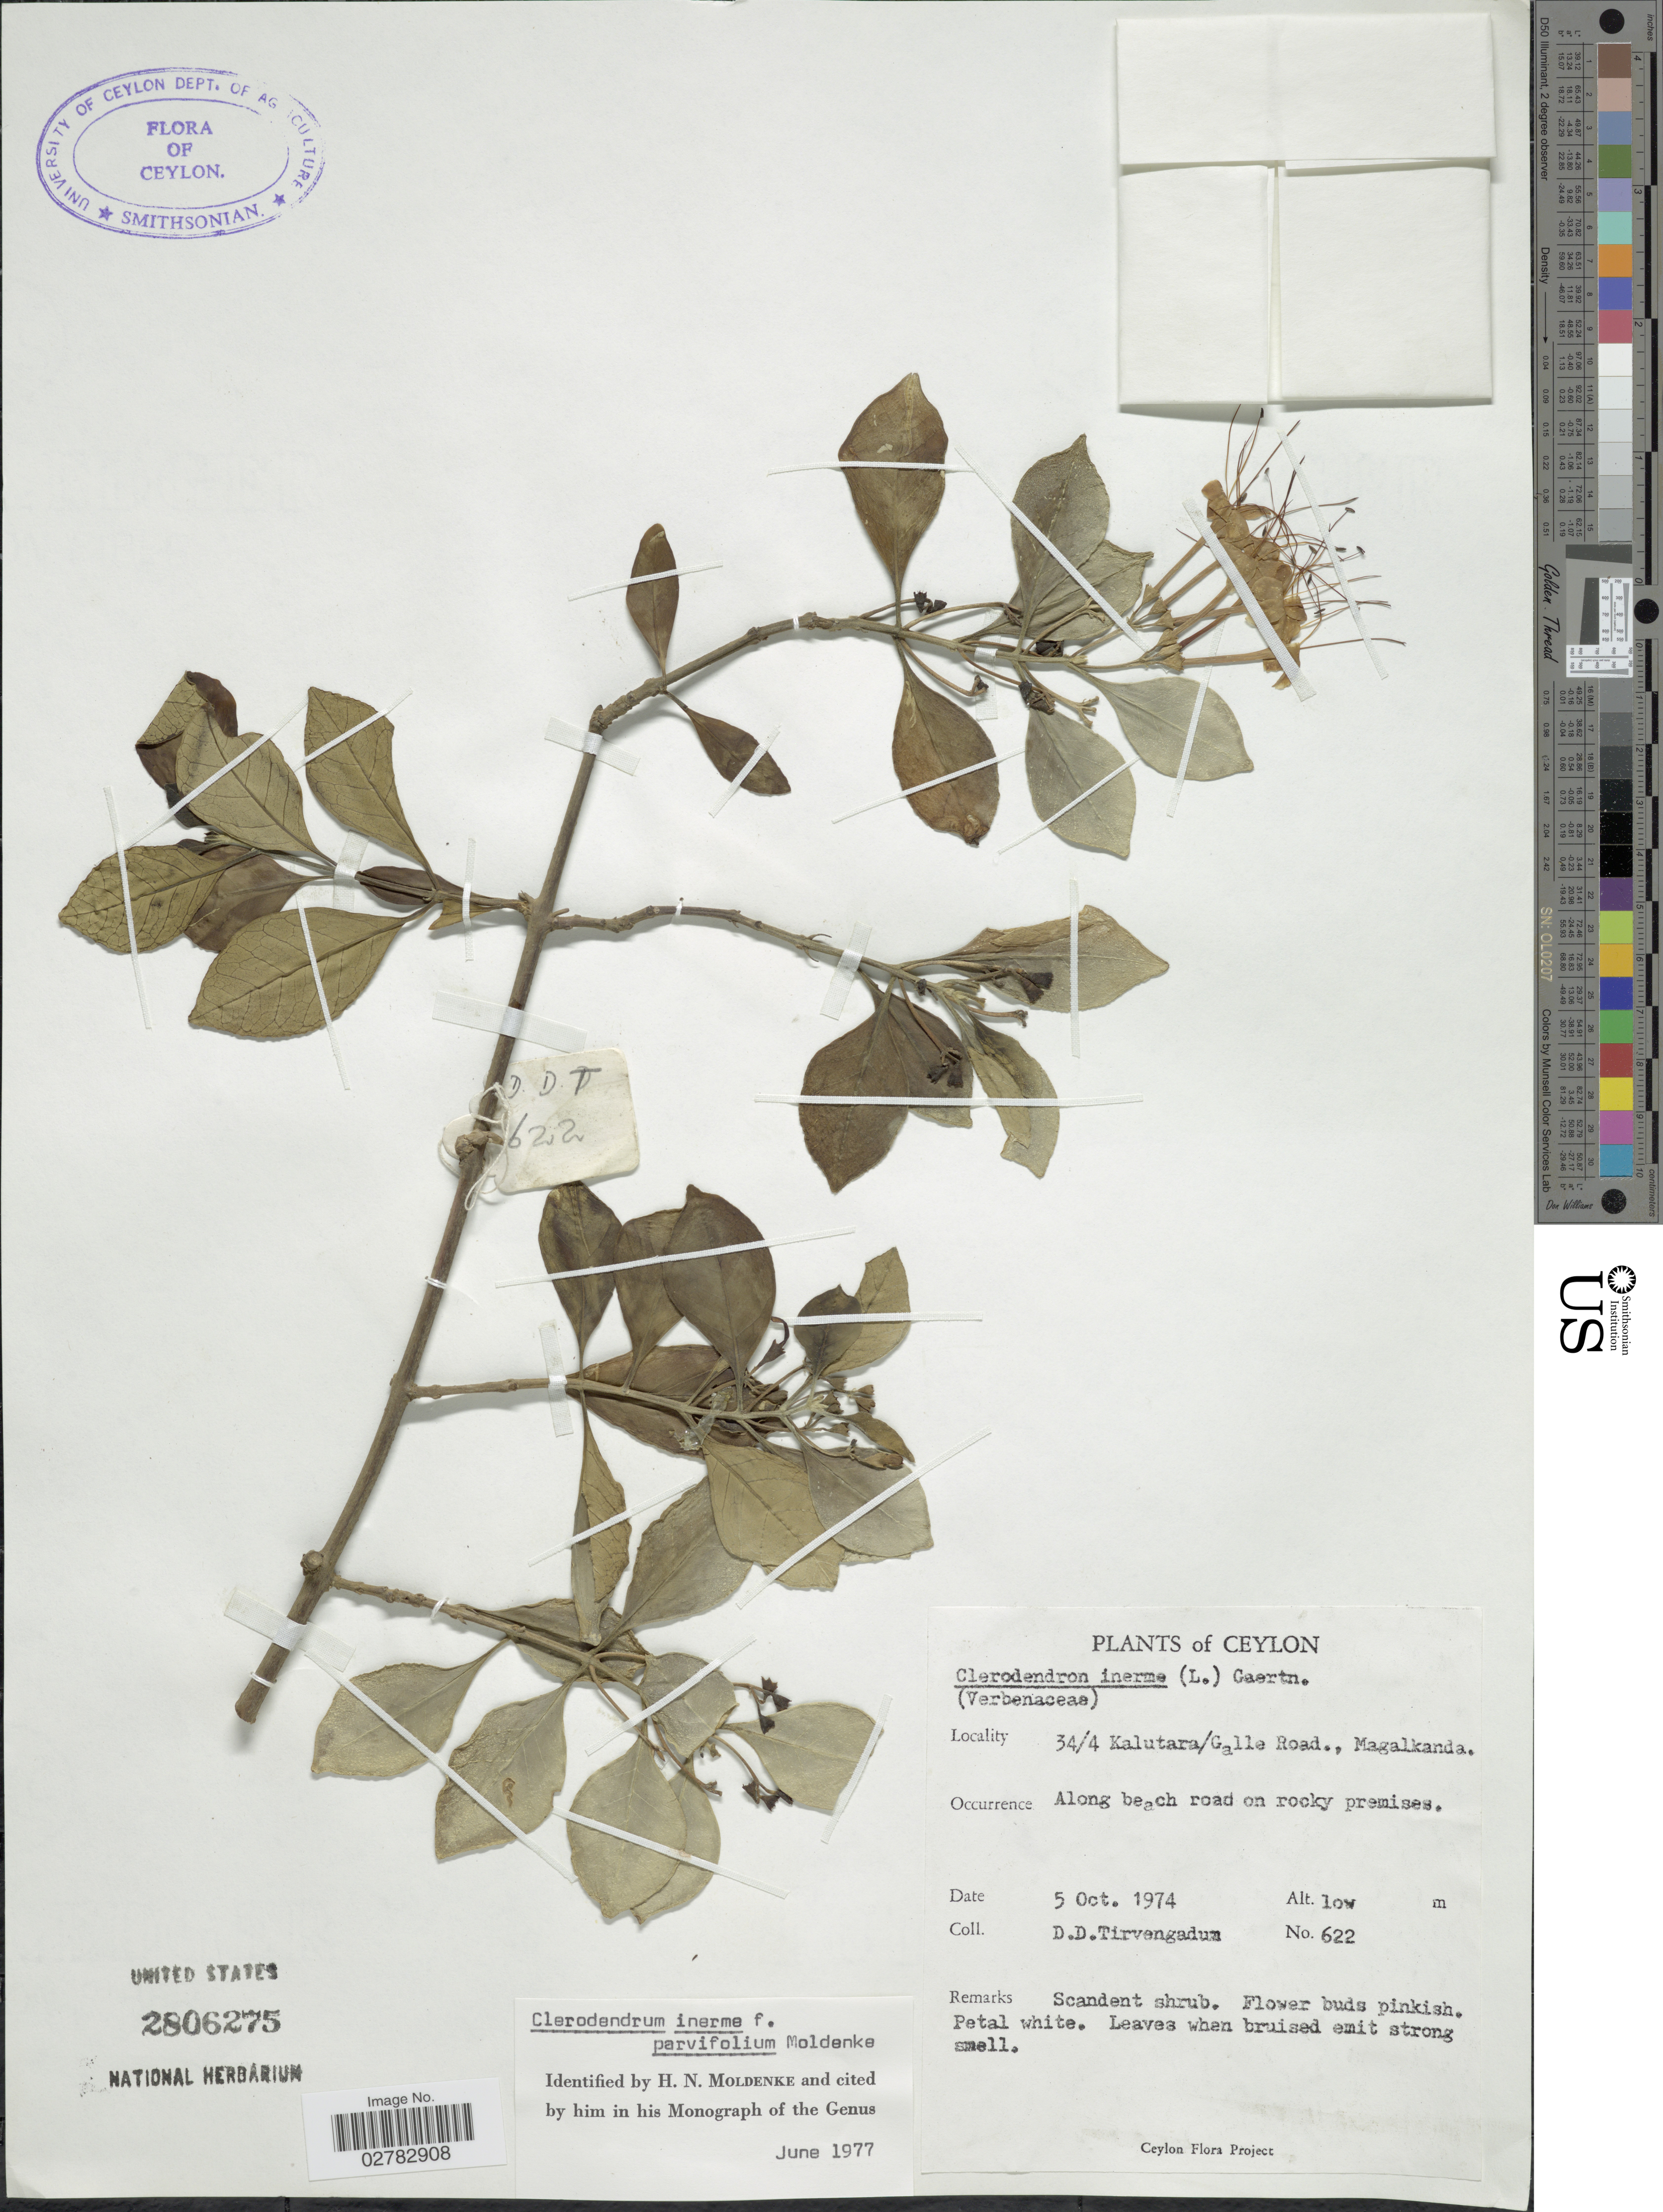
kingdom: Plantae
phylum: Tracheophyta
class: Magnoliopsida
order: Lamiales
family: Lamiaceae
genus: Clerodendrum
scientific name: Clerodendrum inerme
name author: (L.) Gaertn.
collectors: D. Tirvengadum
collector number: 622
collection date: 1974-10-05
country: Sri Lanka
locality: Ceylon. 34/4 Kalutara/Galle Road., Magalkanda.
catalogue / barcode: US 2806275